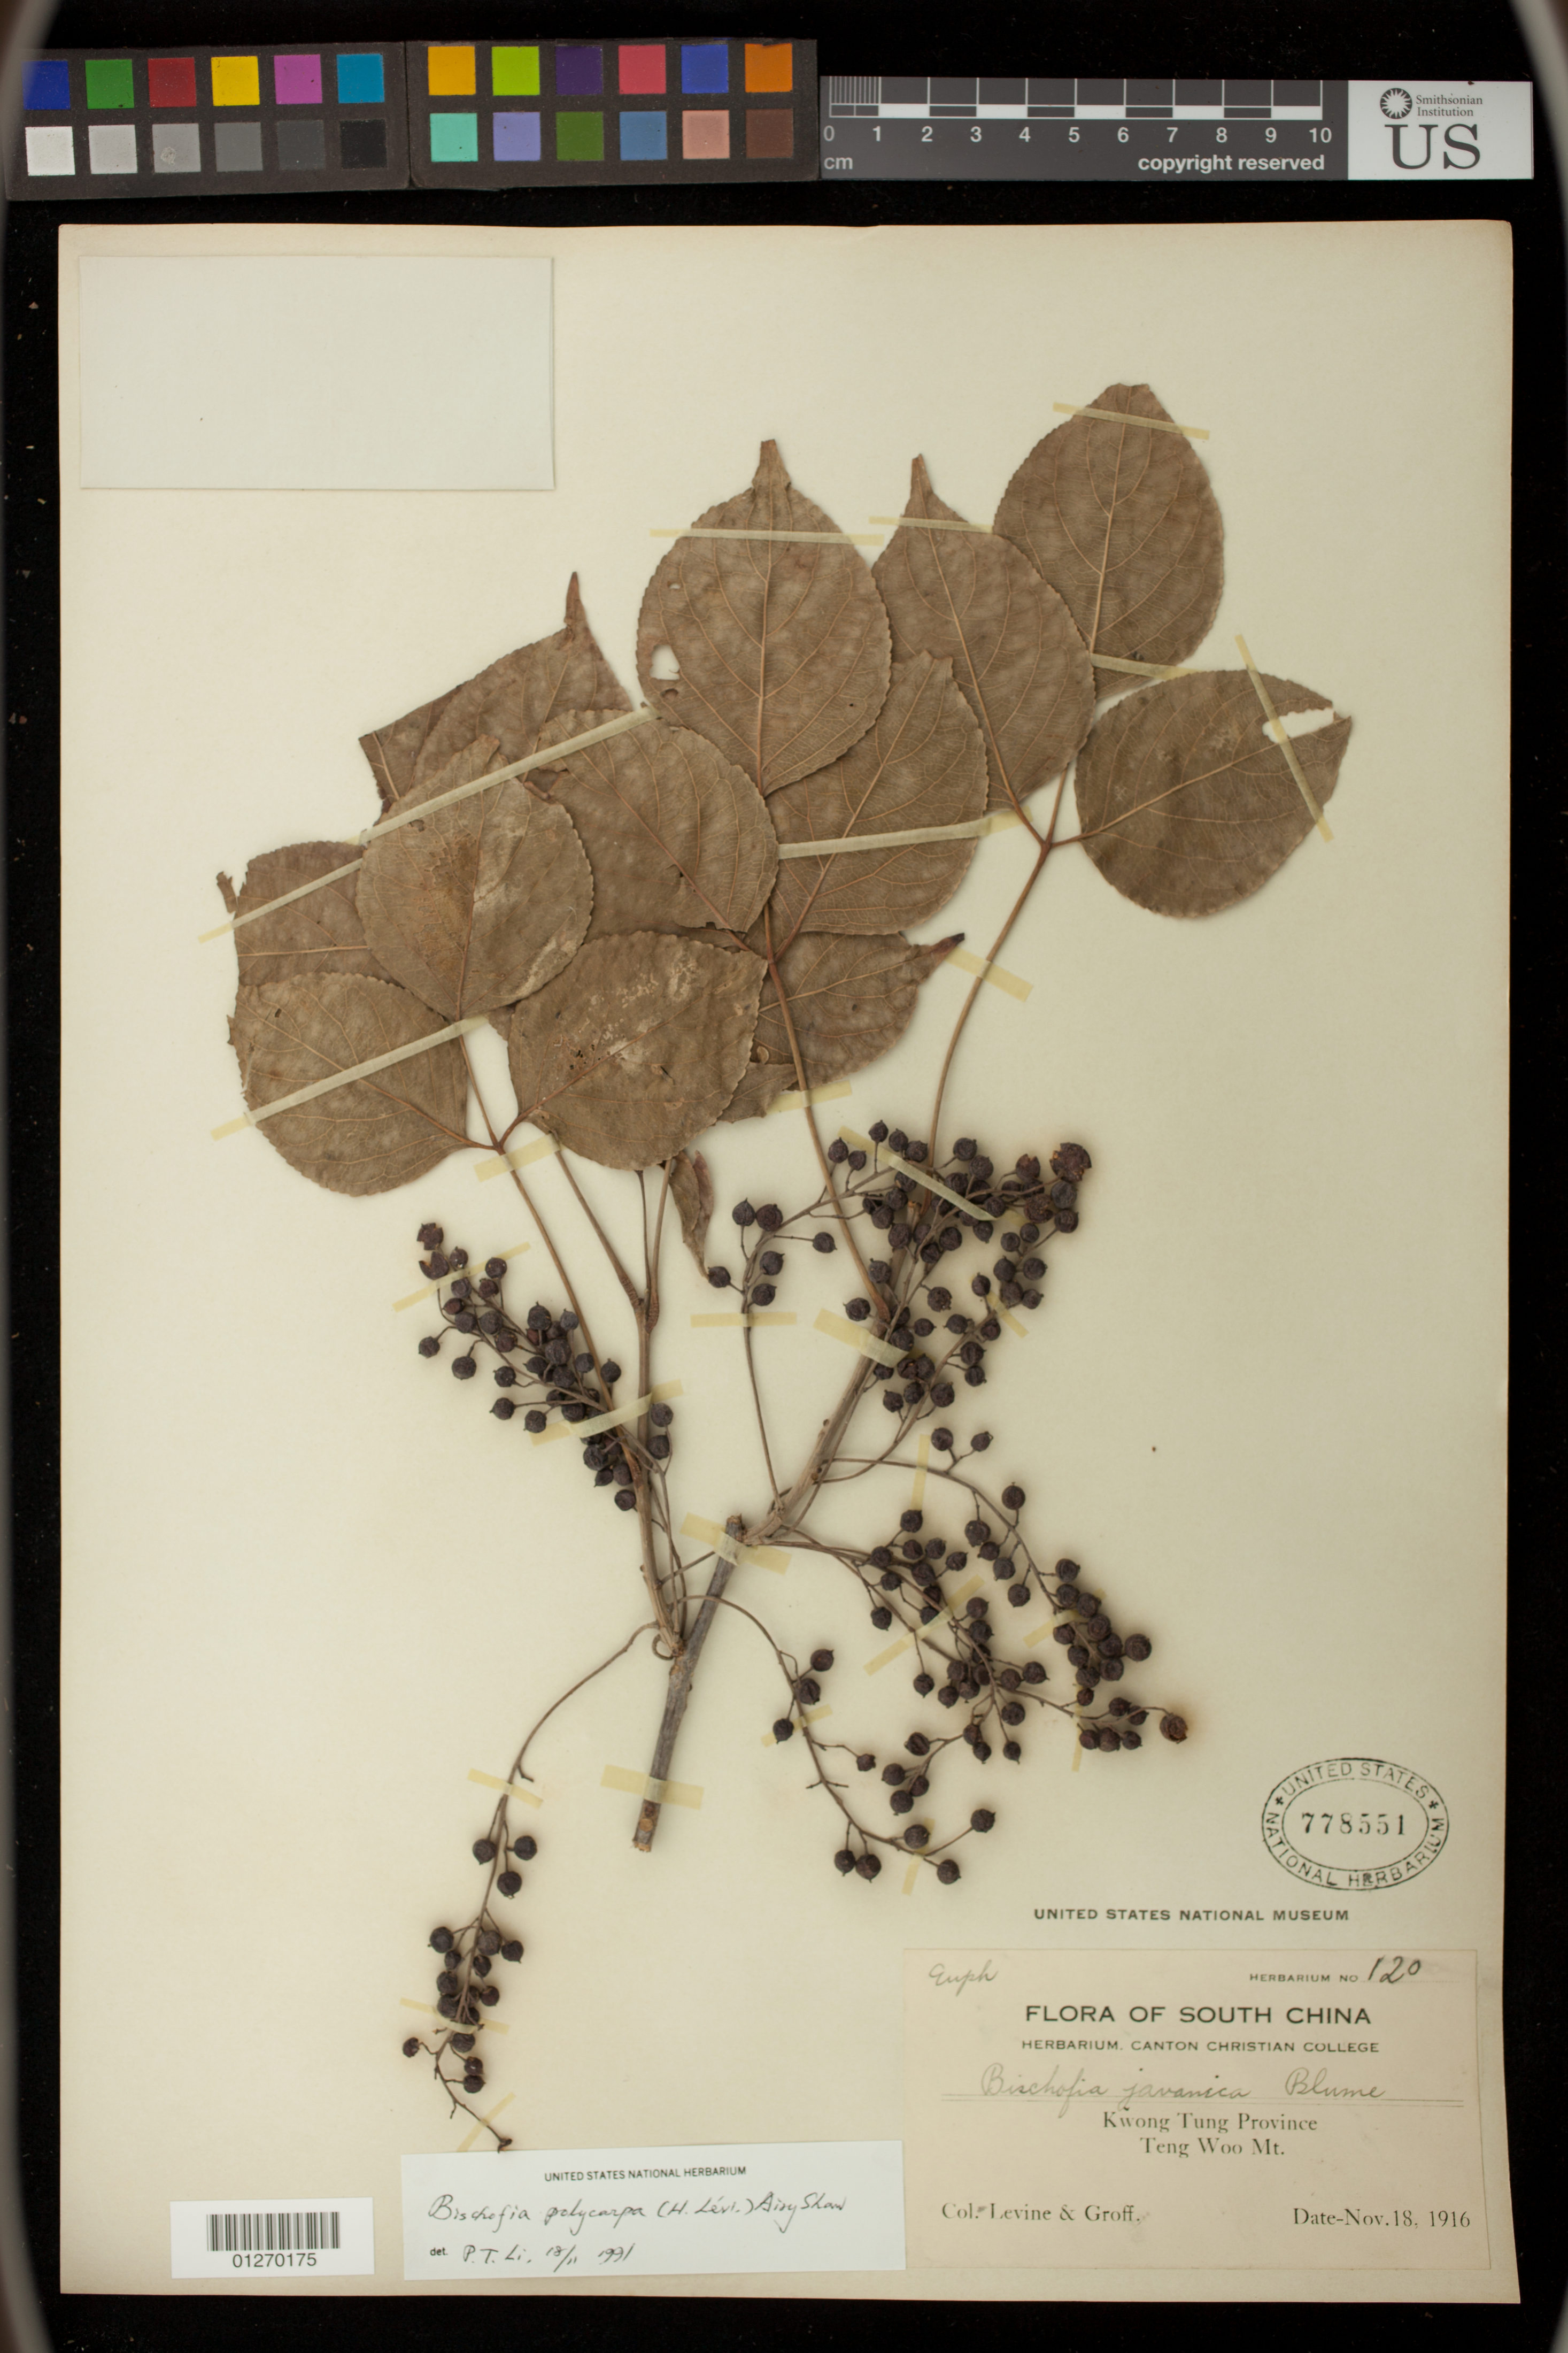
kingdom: Plantae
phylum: Tracheophyta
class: Magnoliopsida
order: Malpighiales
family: Phyllanthaceae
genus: Bischofia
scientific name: Bischofia racemosa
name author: W.C. Cheng & C.D. Chu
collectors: -. Levine & -- Groff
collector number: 120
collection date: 1916-11-18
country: China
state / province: Guangdong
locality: Kwong Tung [Guangdong] Province, Teng Woo Mt.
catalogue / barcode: US 778551